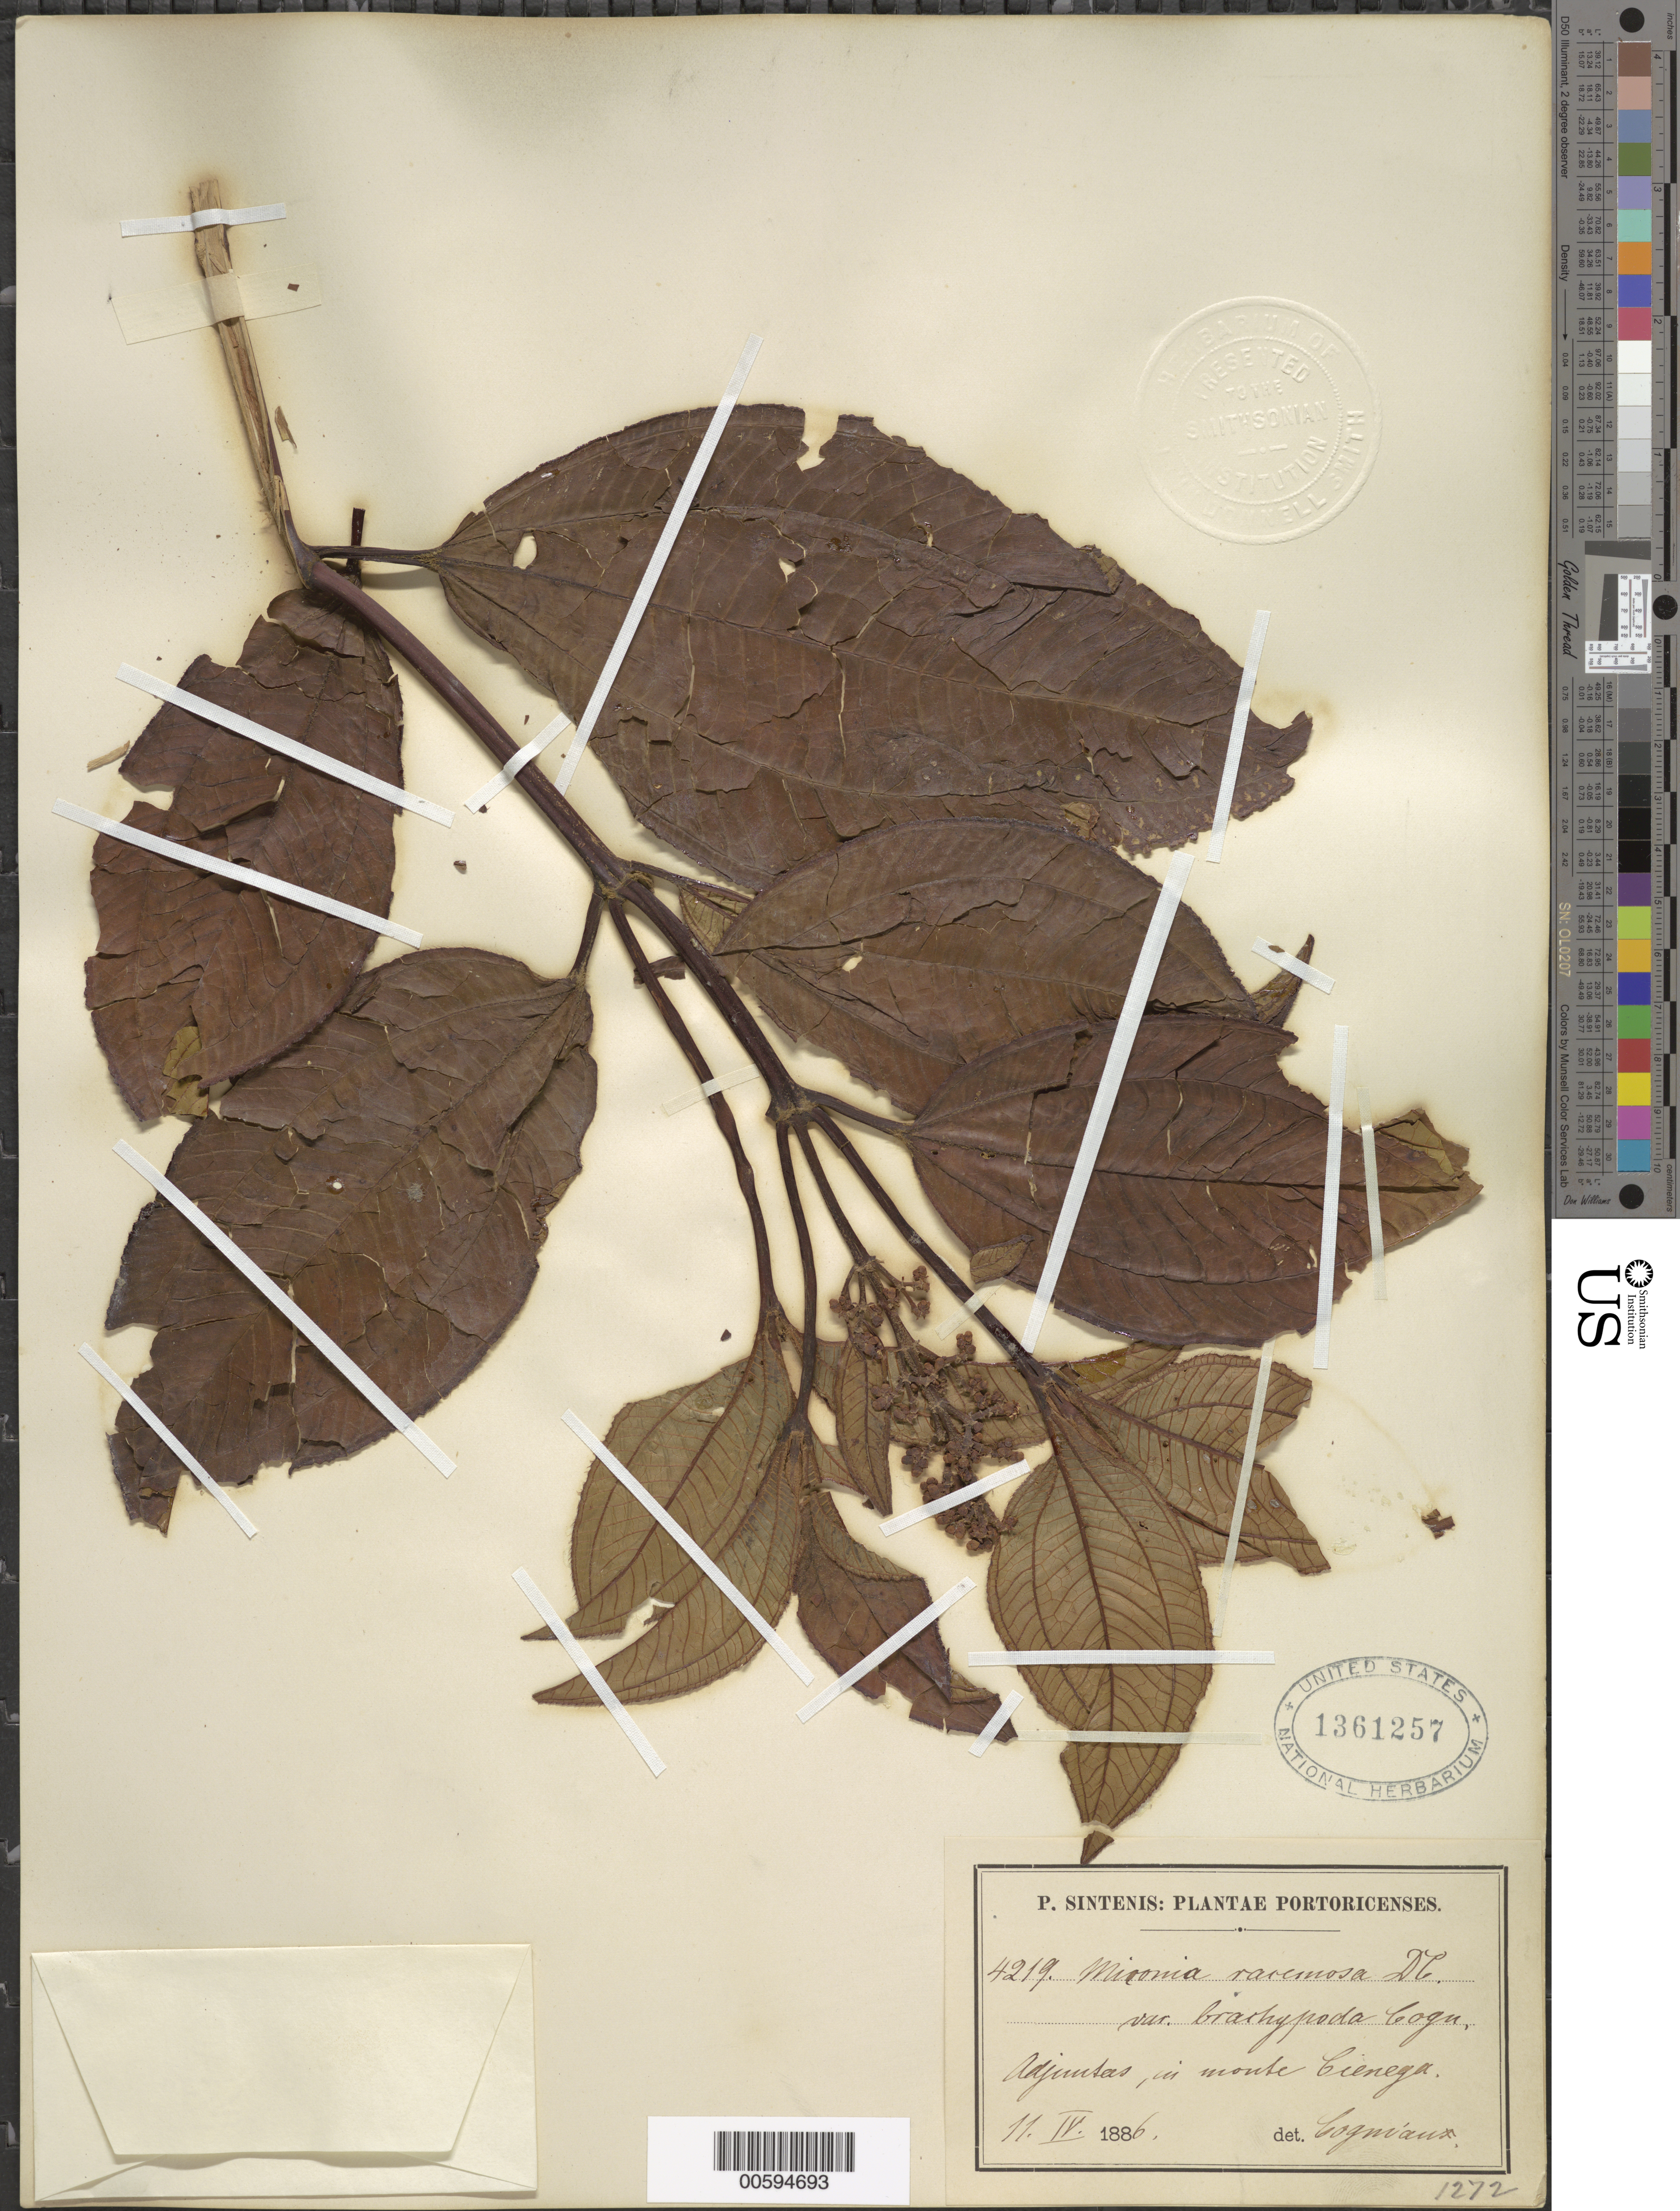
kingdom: Plantae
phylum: Tracheophyta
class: Magnoliopsida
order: Myrtales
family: Melastomataceae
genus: Miconia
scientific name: Miconia racemosa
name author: (Aubl.) DC.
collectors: P. Sintenis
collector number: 4219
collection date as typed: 11 Apr 1886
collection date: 1886-04-11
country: Puerto Rico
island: Greater Antilles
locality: Adjuntas, in monte Cienega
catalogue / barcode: US 1361257